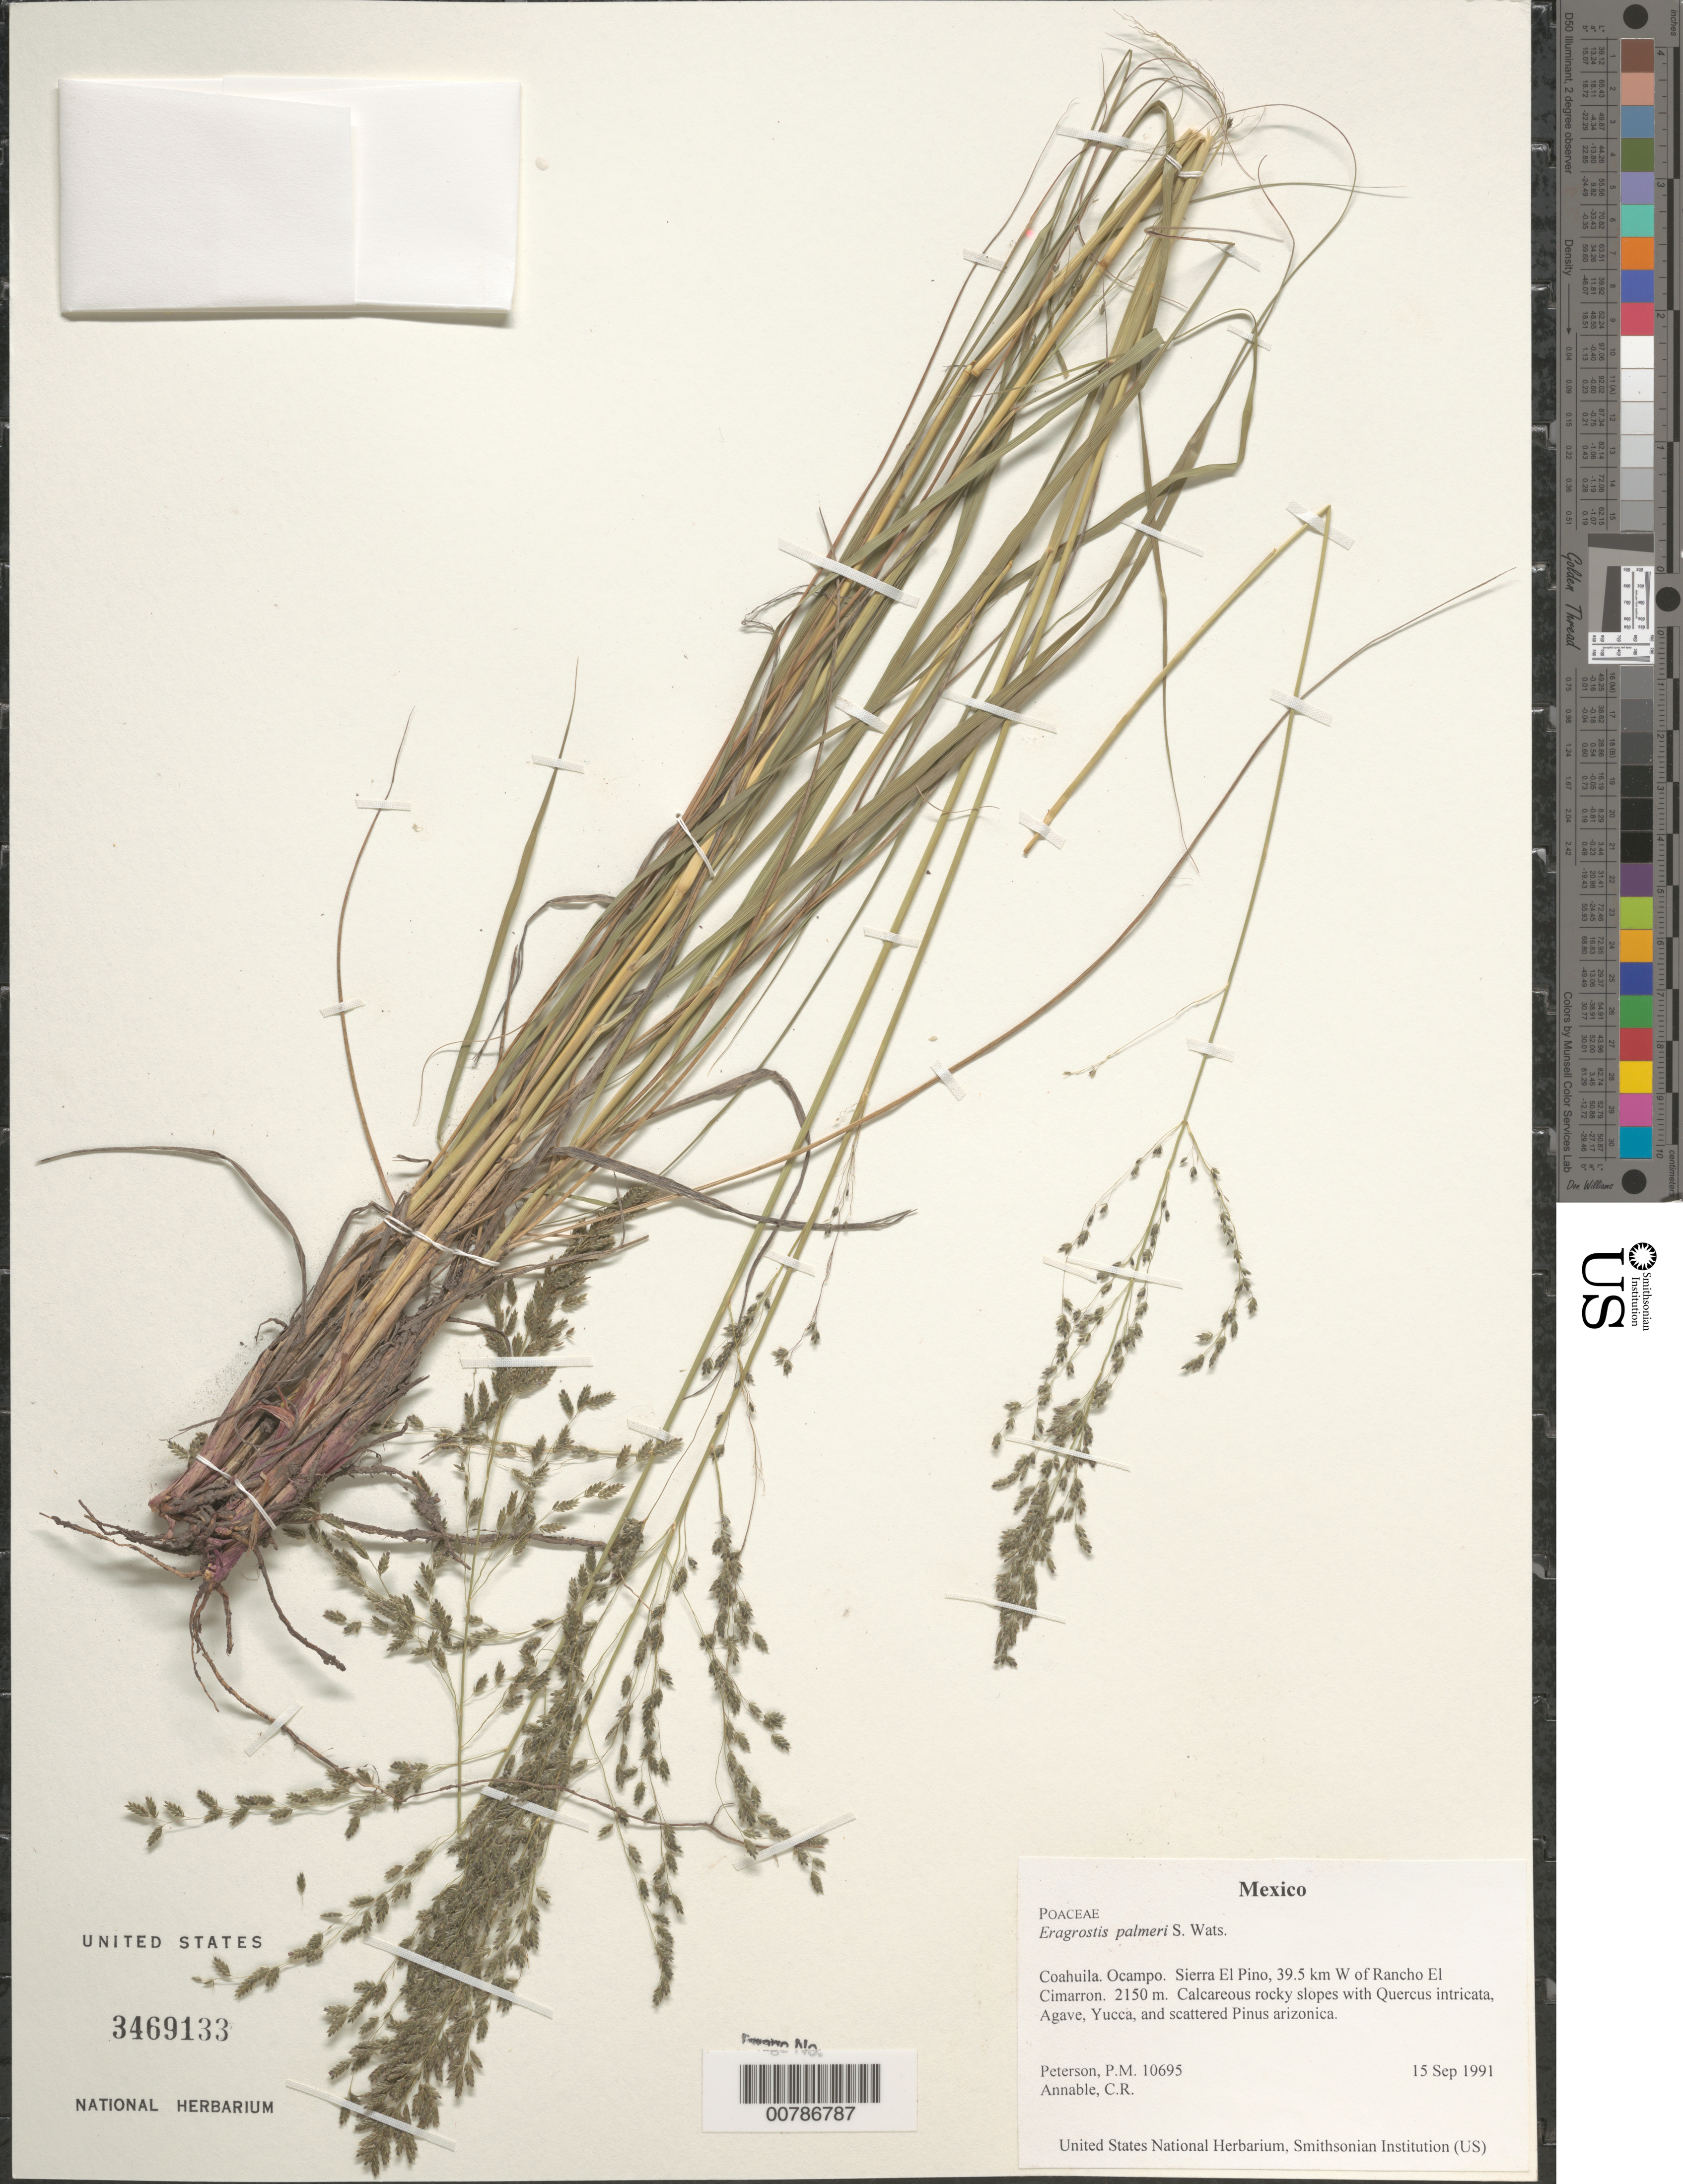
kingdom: Plantae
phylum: Tracheophyta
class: Liliopsida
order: Poales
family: Poaceae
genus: Eragrostis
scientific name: Eragrostis palmeri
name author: S. Watson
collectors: P. M. Peterson & C. R. Annable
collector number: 10695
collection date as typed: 15 Sep 1991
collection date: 1991-09-15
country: Mexico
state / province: Coahuila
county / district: Ocampo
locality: Sierra El Pino, 39.5 km W of Rancho El Cimarron.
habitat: Calcareous rocky slopes with Quercus intricata, Agave, Yucca, and scattered Pinus arizonica.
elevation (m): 2150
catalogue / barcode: US 3469133